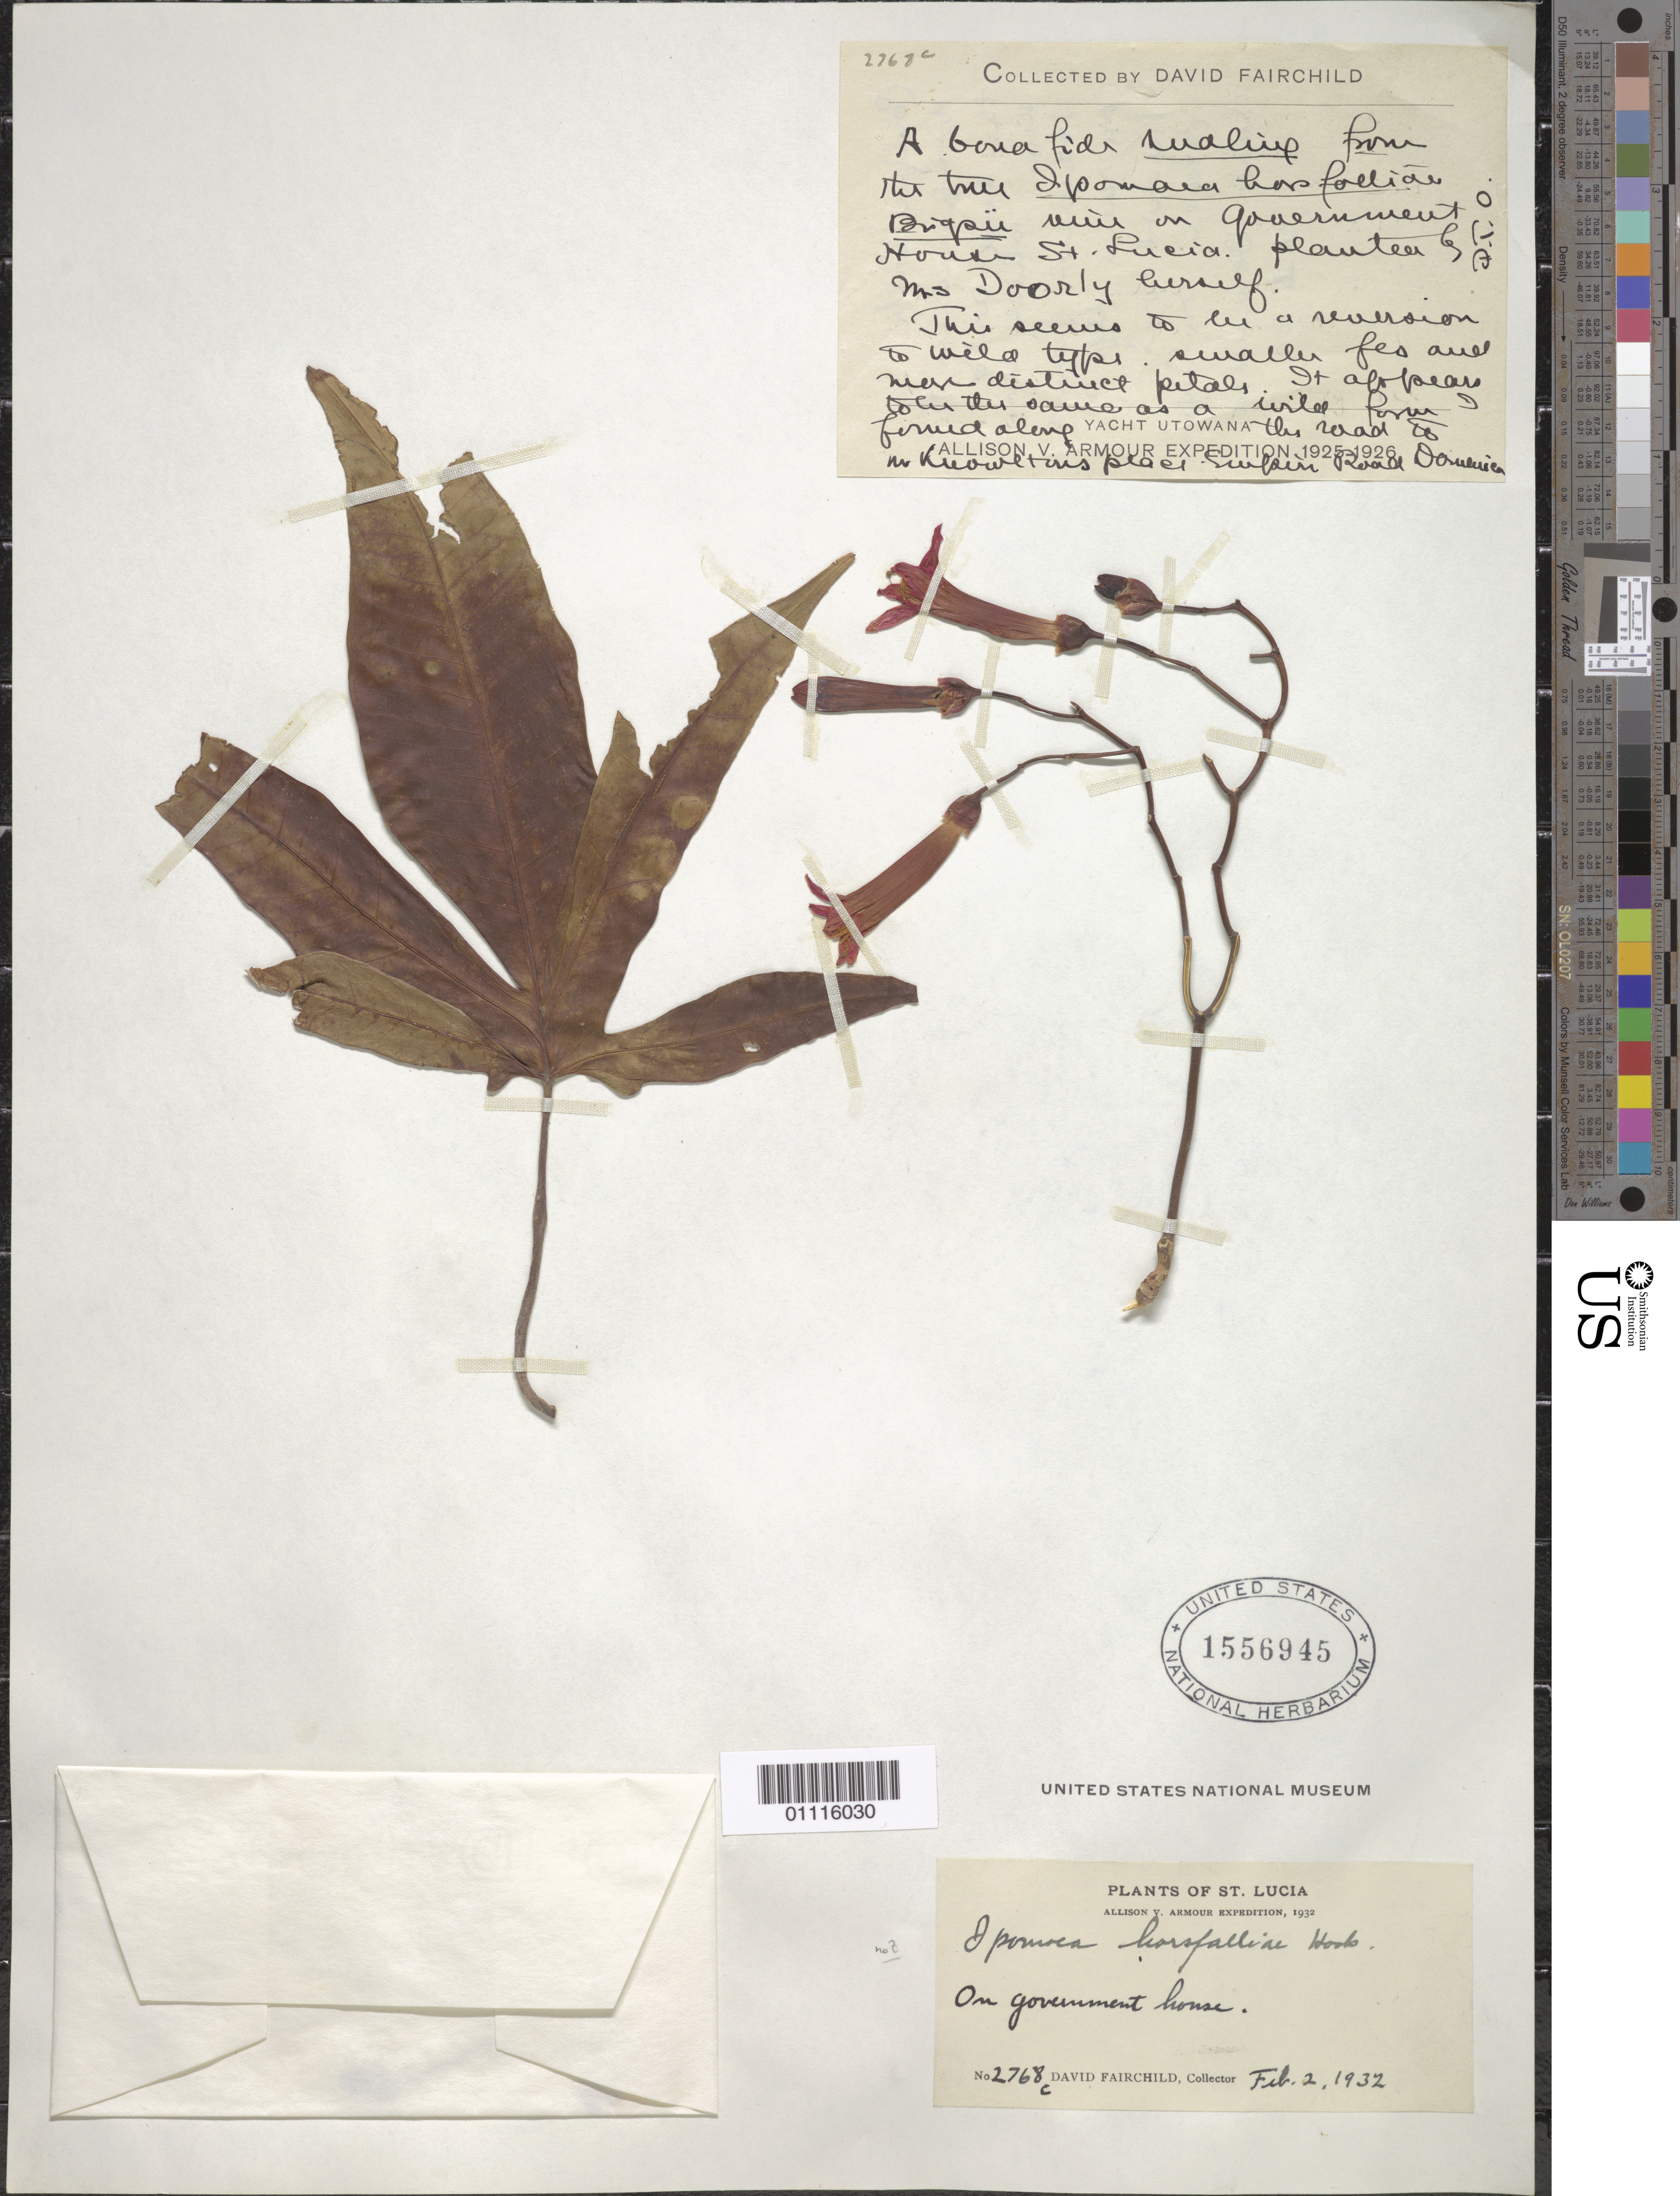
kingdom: Plantae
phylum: Tracheophyta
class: Magnoliopsida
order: Solanales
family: Convolvulaceae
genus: Ipomoea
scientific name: Ipomoea horsfalliae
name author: Hook.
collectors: D. Fairchild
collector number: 2768c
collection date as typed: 02 Feb 1932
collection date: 1932-02-02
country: St. Lucia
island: St. Lucia I.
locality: On government home.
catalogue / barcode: US 1556945